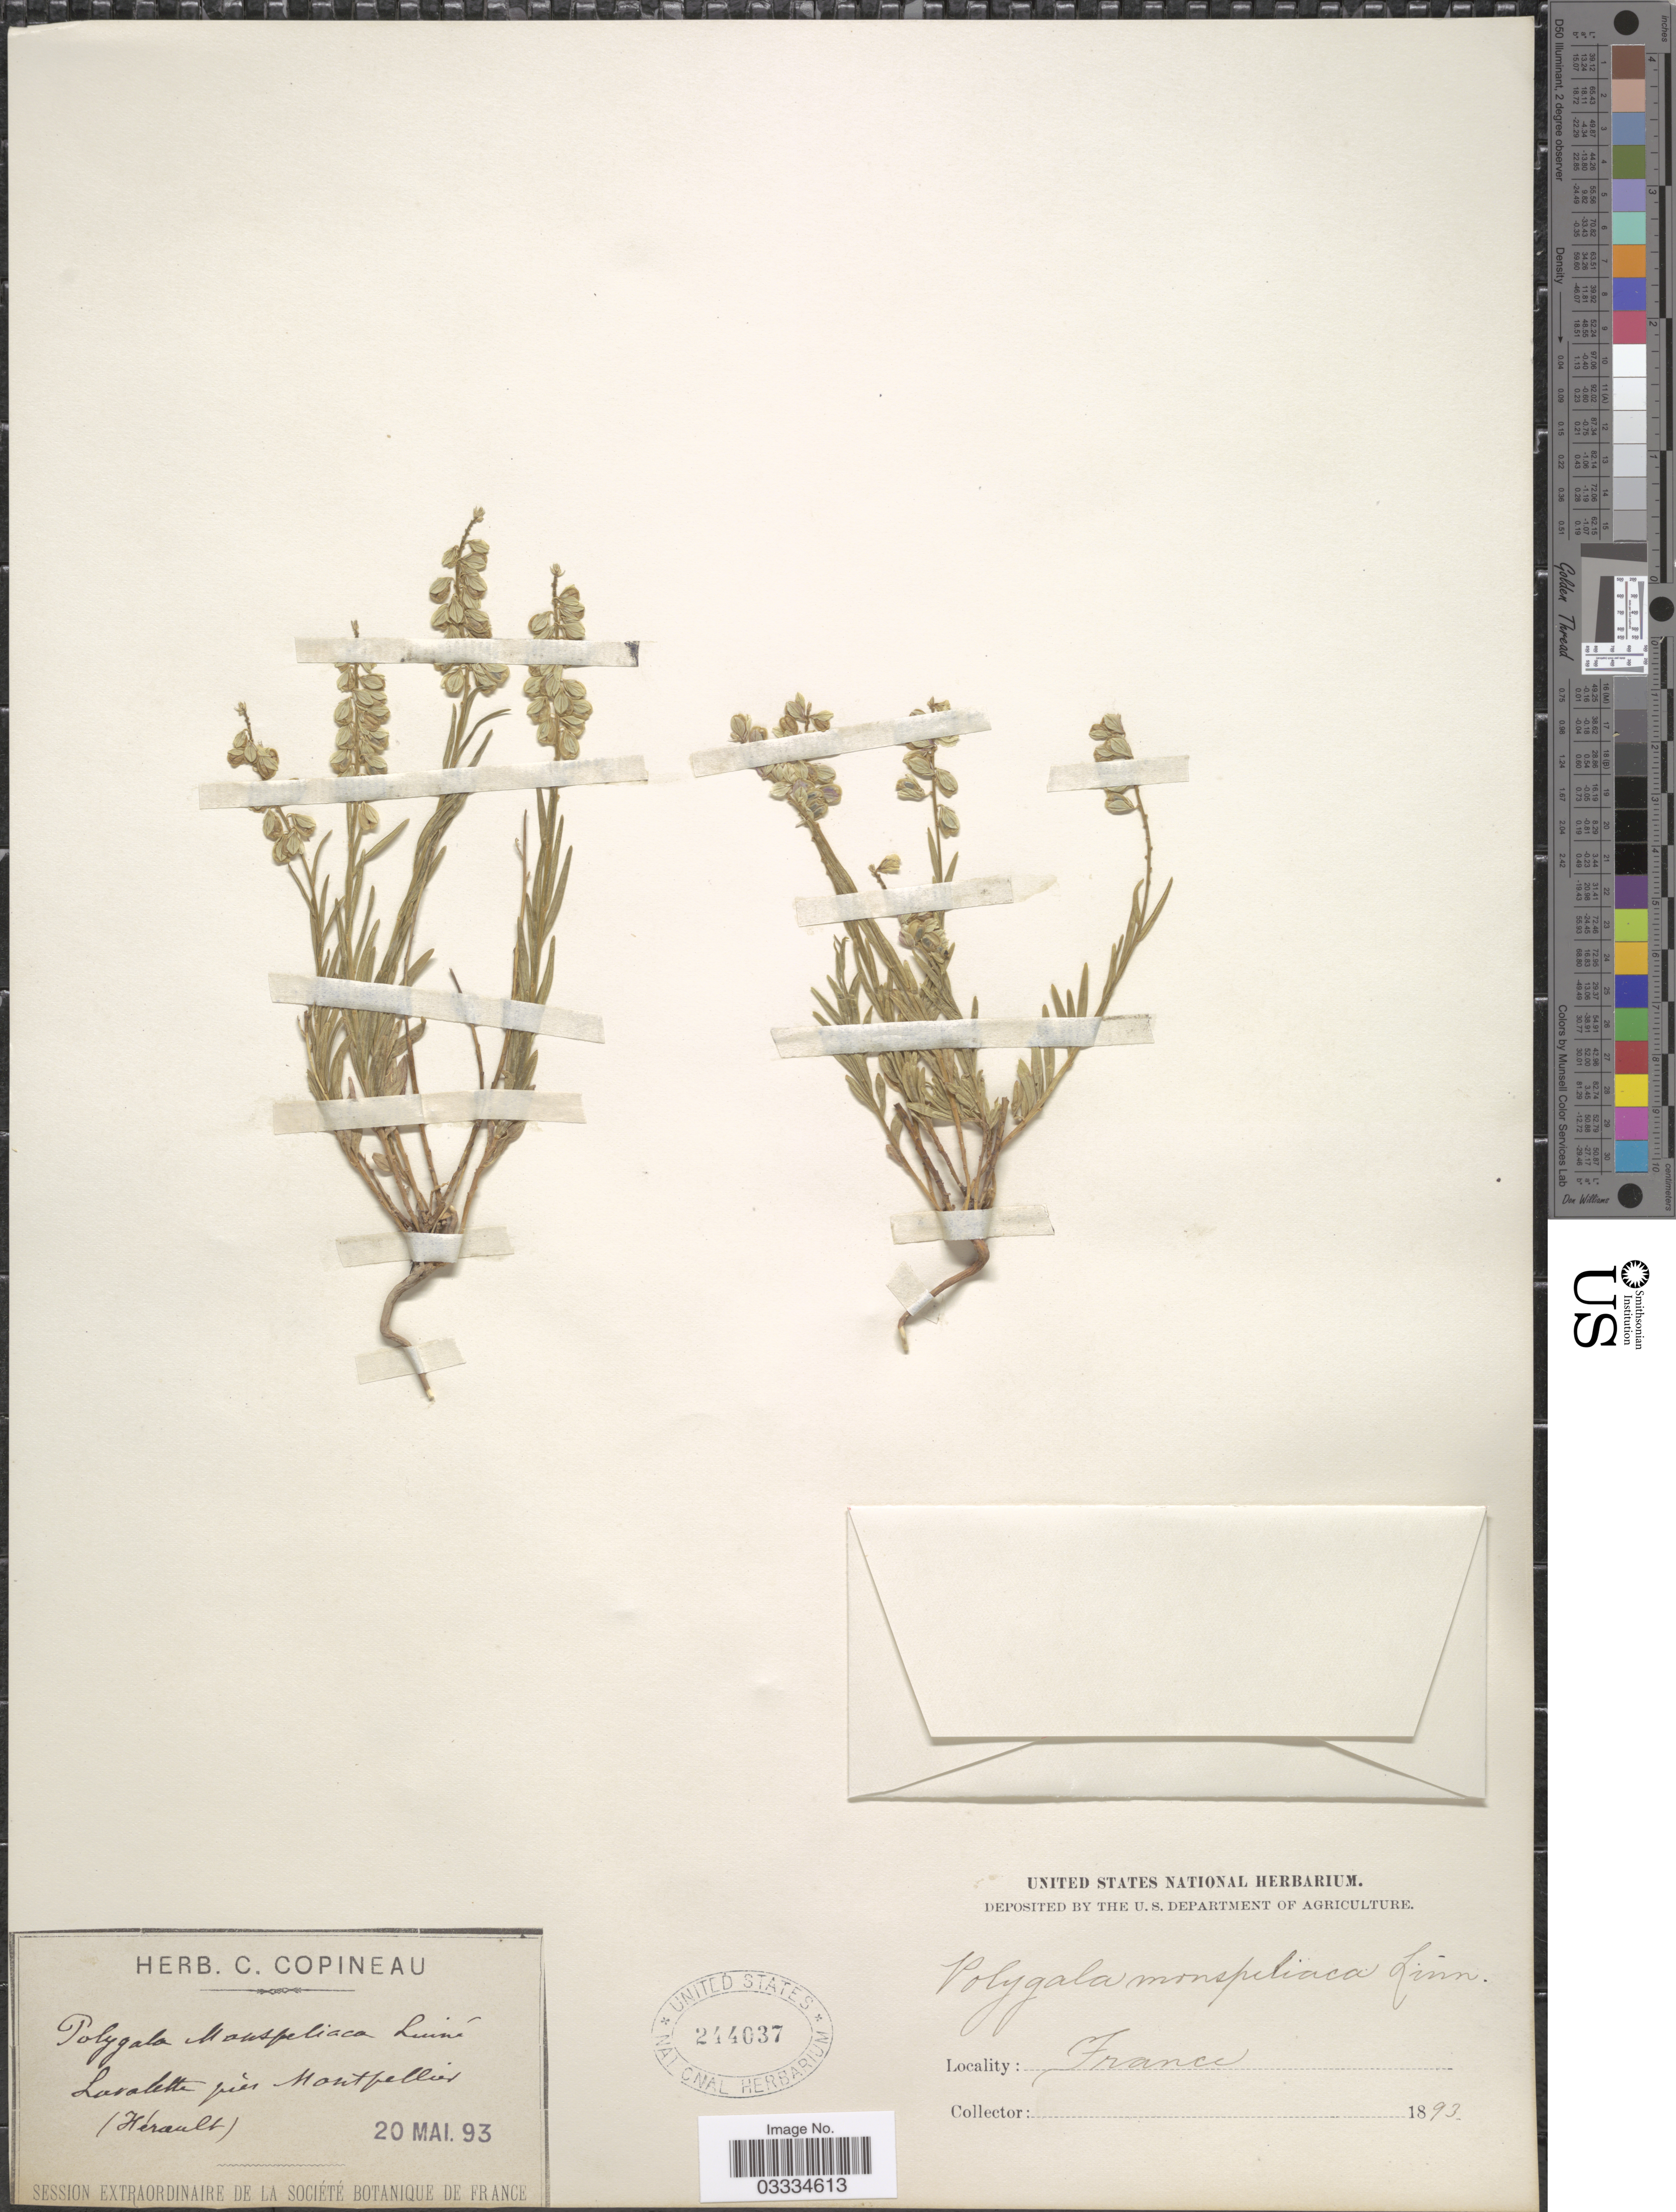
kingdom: Plantae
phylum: Tracheophyta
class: Magnoliopsida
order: Fabales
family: Polygalaceae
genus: Polygala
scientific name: Polygala monspeliaca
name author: L.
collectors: ex herb. C. Copineau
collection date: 1893-05-20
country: France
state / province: Occitanie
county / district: Hérault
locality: Lavalette près Montpelliér. (Hérault)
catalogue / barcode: US 244037